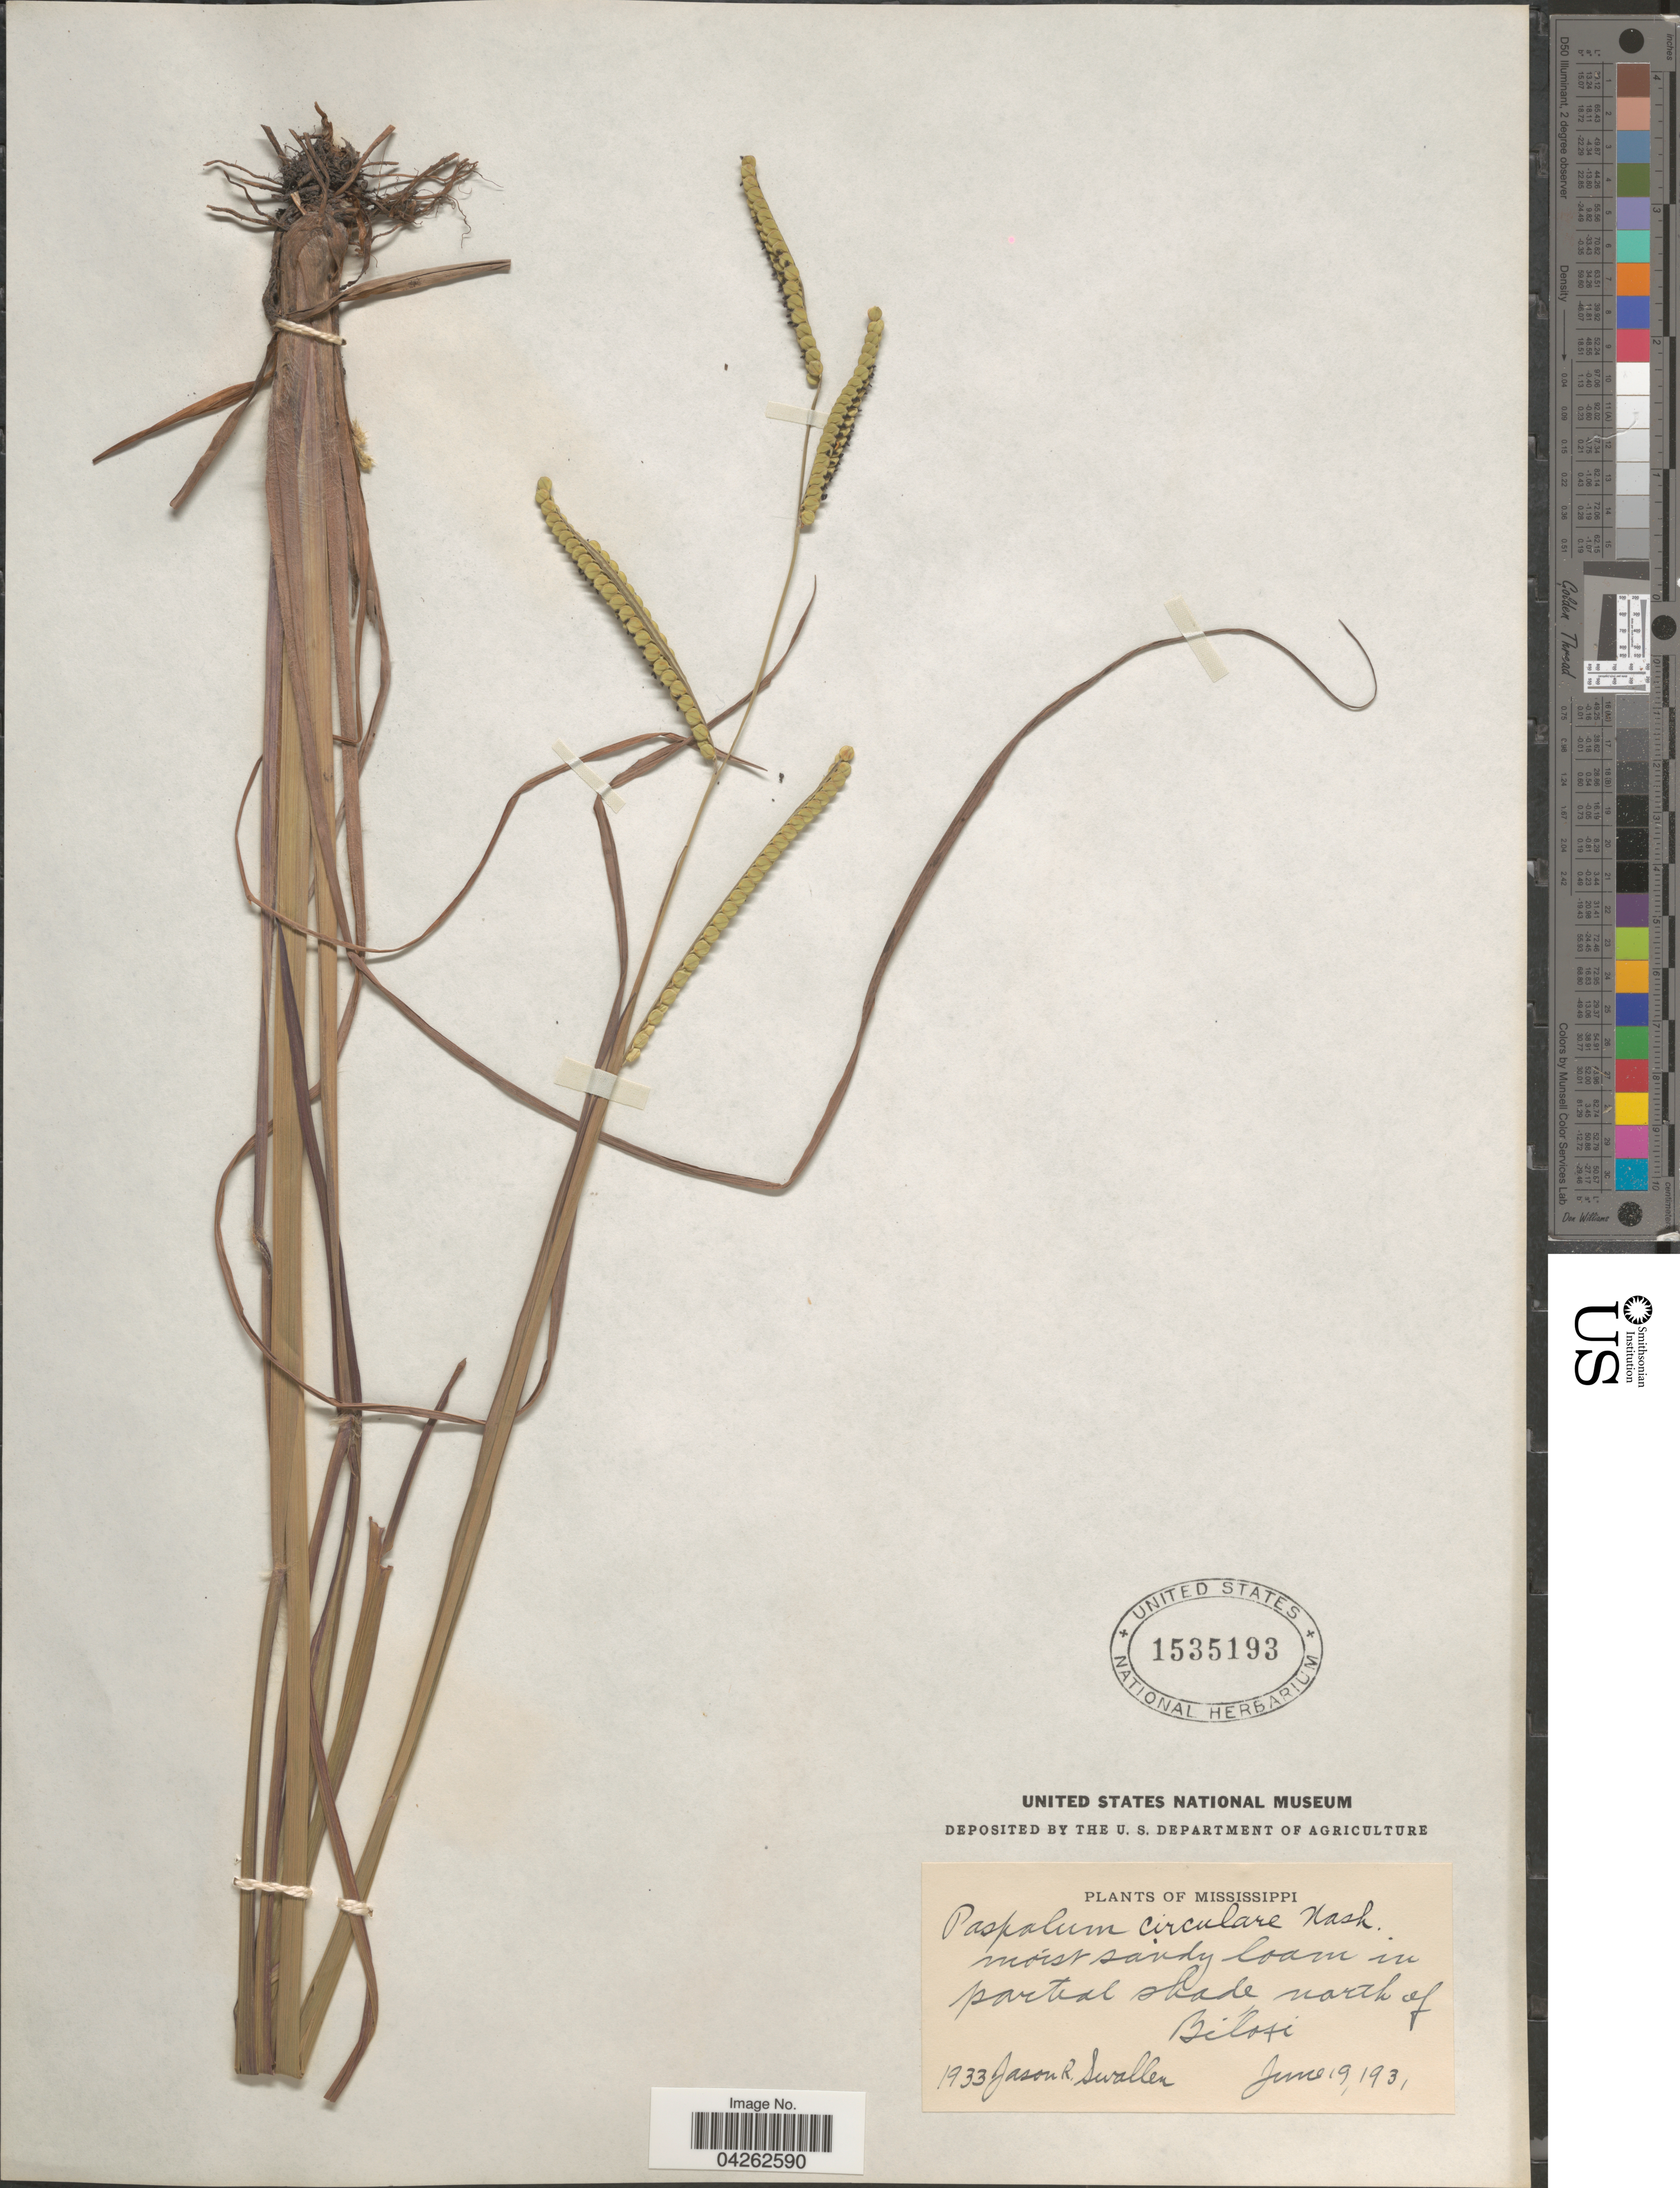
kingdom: Plantae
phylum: Tracheophyta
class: Liliopsida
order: Poales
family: Poaceae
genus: Paspalum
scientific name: Paspalum lentiferum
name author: Lam.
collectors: J. R. Swallen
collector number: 1933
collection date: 1931-06-19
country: United States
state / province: Mississippi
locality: Moist sandy loam in partial shade north of Biloxi.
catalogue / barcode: US 1535193